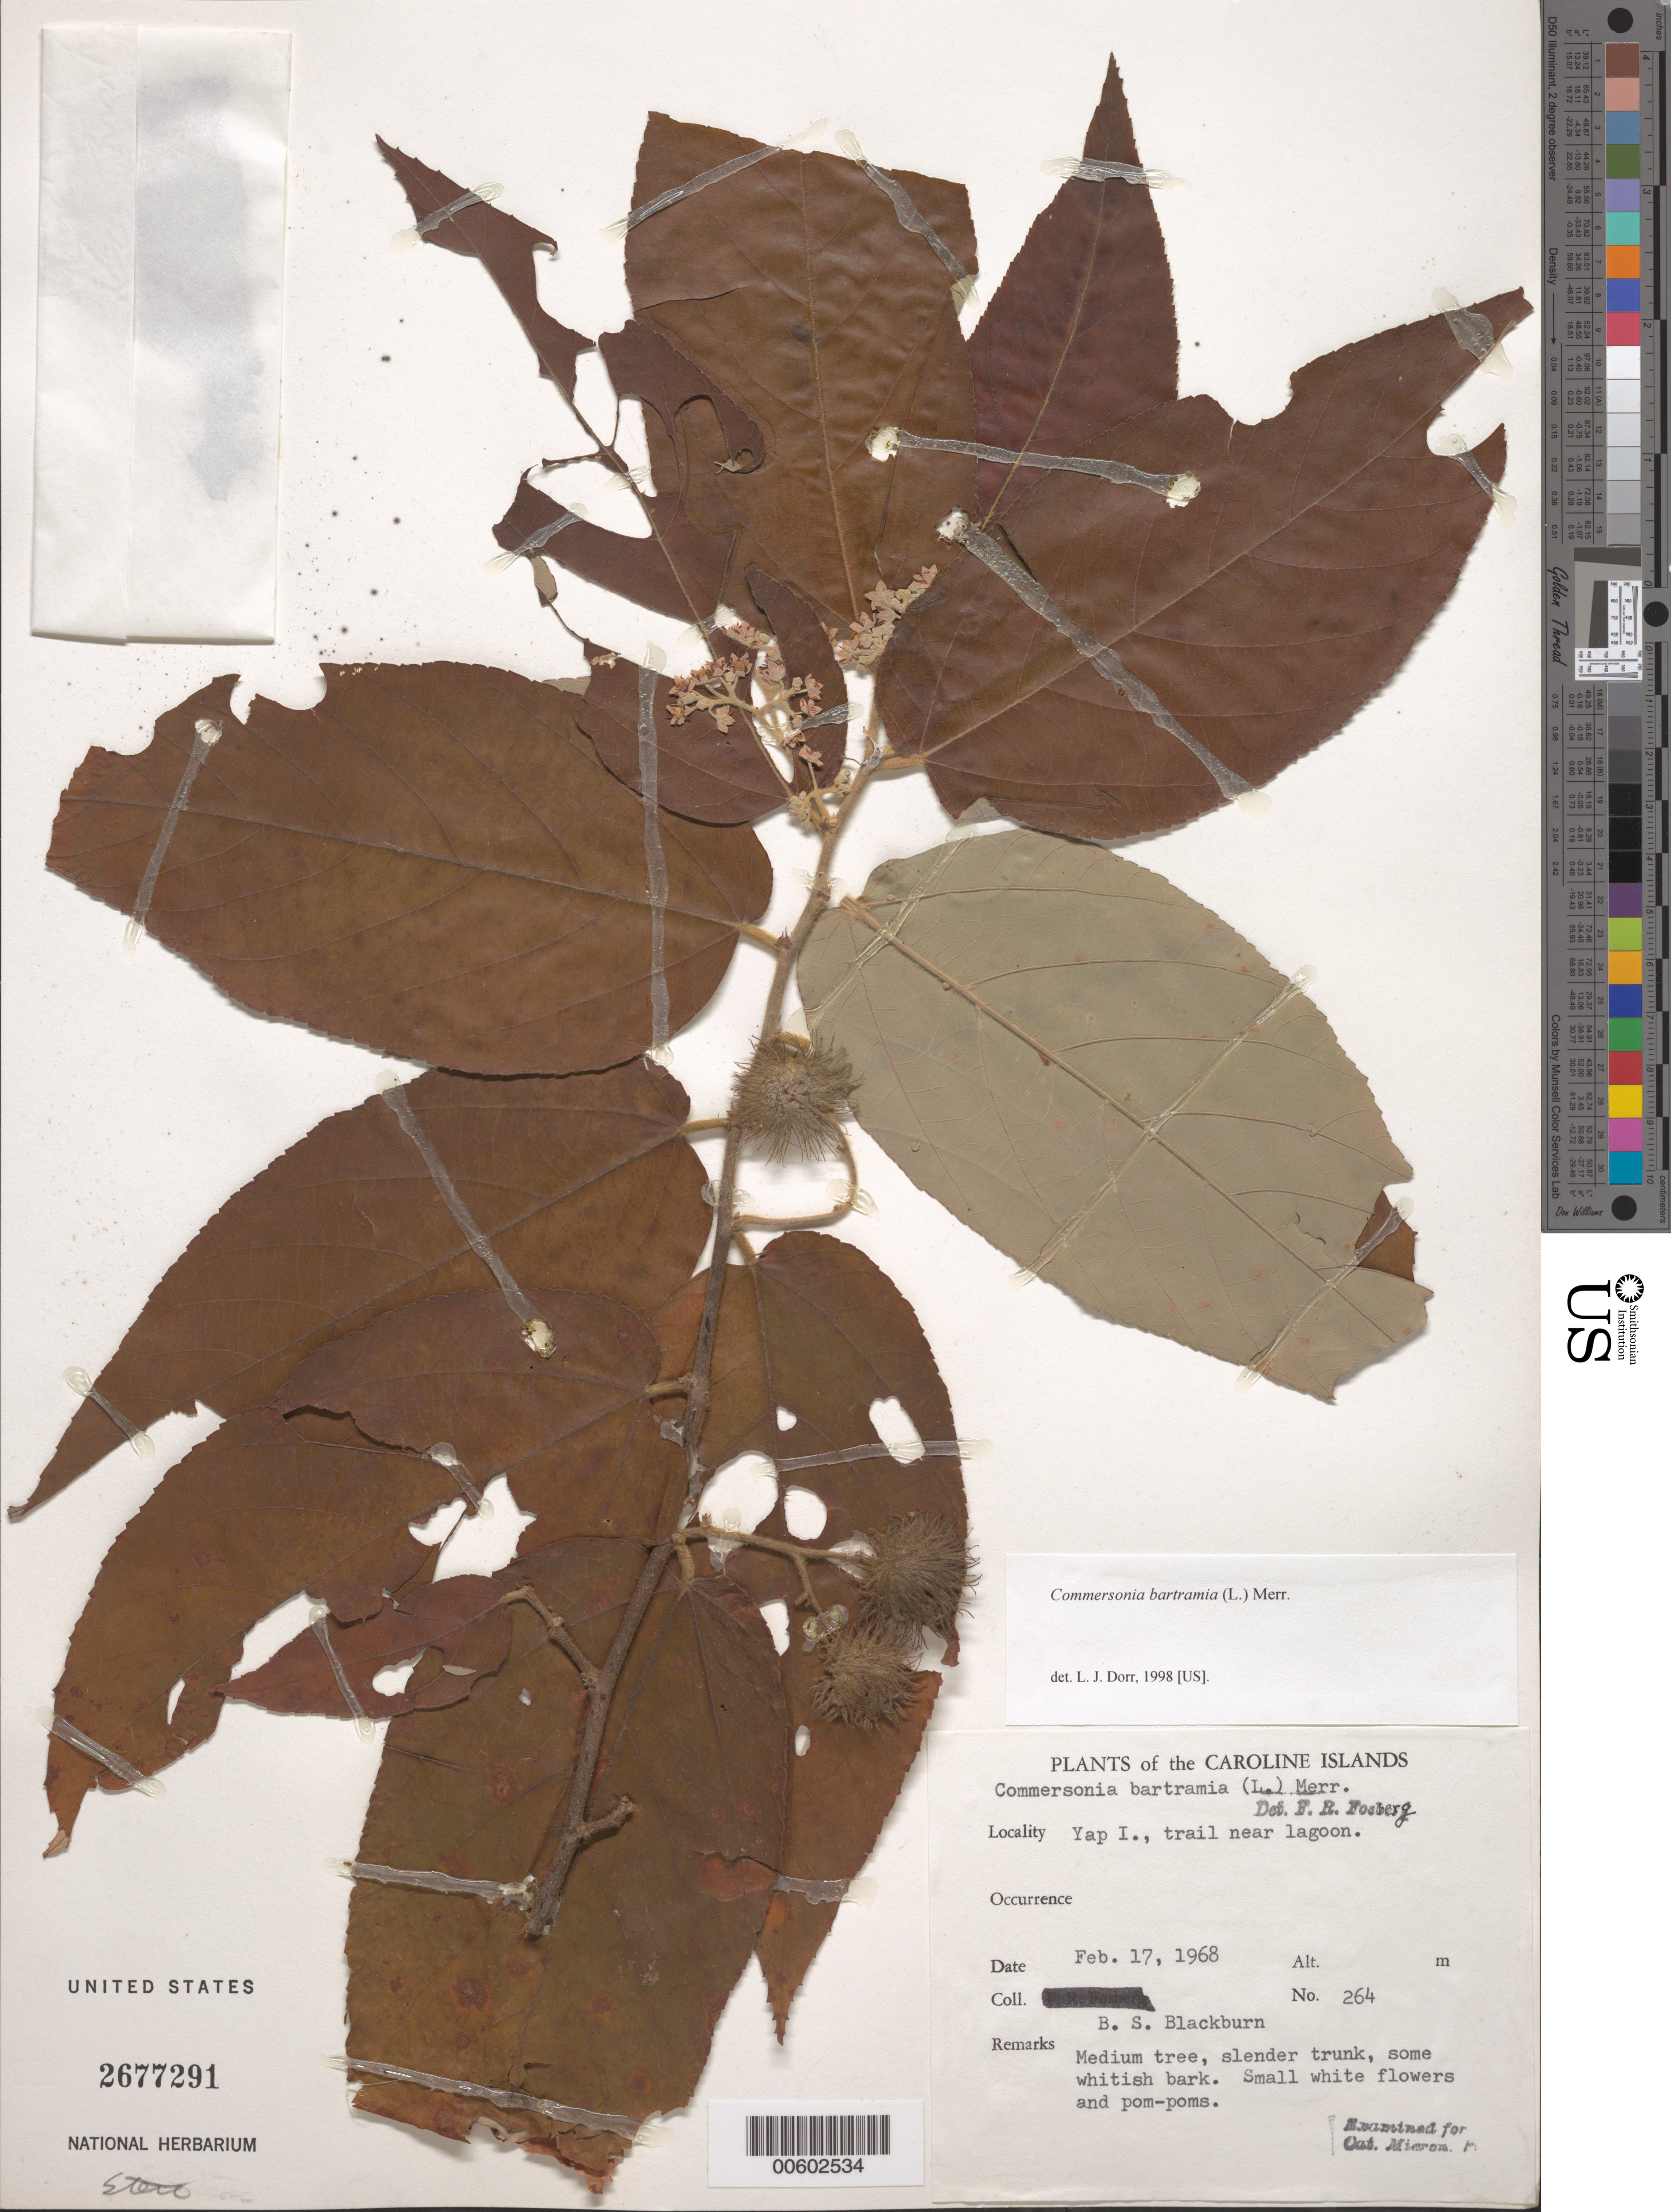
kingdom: Plantae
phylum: Tracheophyta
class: Magnoliopsida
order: Malvales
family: Malvaceae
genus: Commersonia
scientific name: Commersonia bartramia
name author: (L.) Merr.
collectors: B. S. Blackburn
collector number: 264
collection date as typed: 17 Feb 1968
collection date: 1968-02-17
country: Micronesia, Federated States of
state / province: Yap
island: Yap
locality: Near lagoon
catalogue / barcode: US 2677291